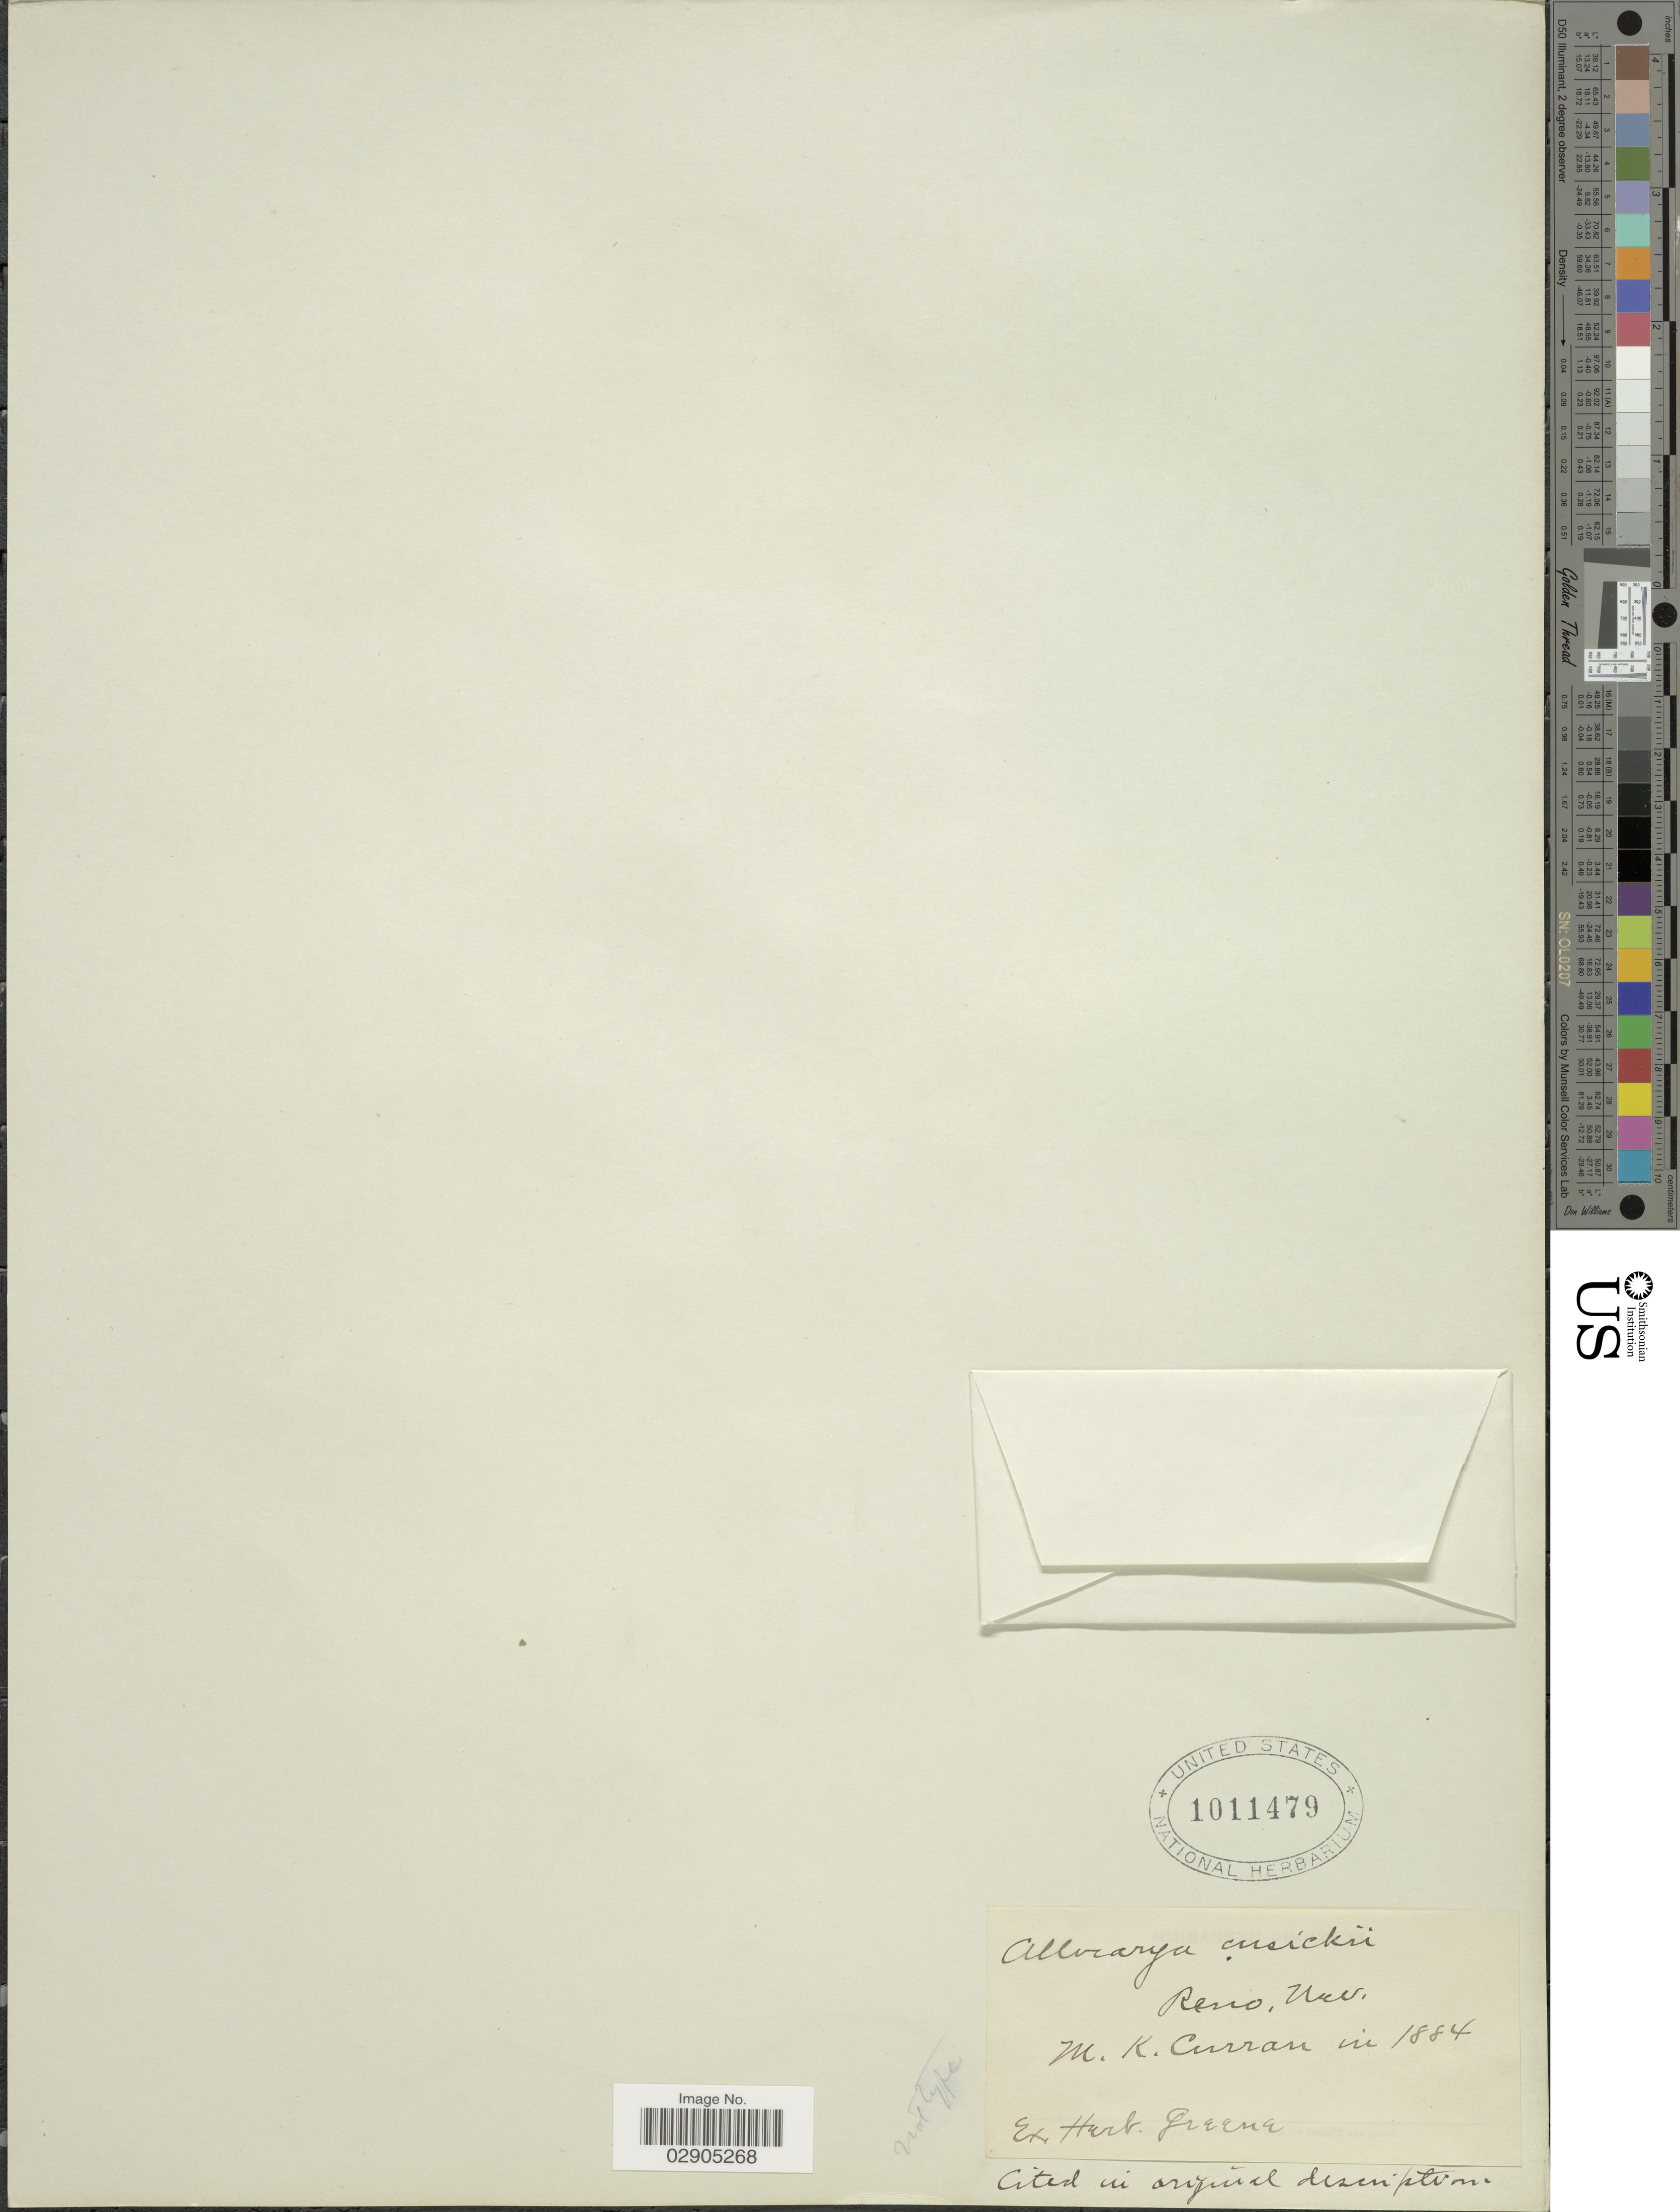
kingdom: Plantae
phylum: Tracheophyta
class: Magnoliopsida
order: Boraginales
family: Boraginaceae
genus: Allocarya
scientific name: Allocarya cusickii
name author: S.W. Greene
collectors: M. K. Curran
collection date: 1884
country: United States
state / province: Nevada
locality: Reno.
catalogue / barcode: US 1011479